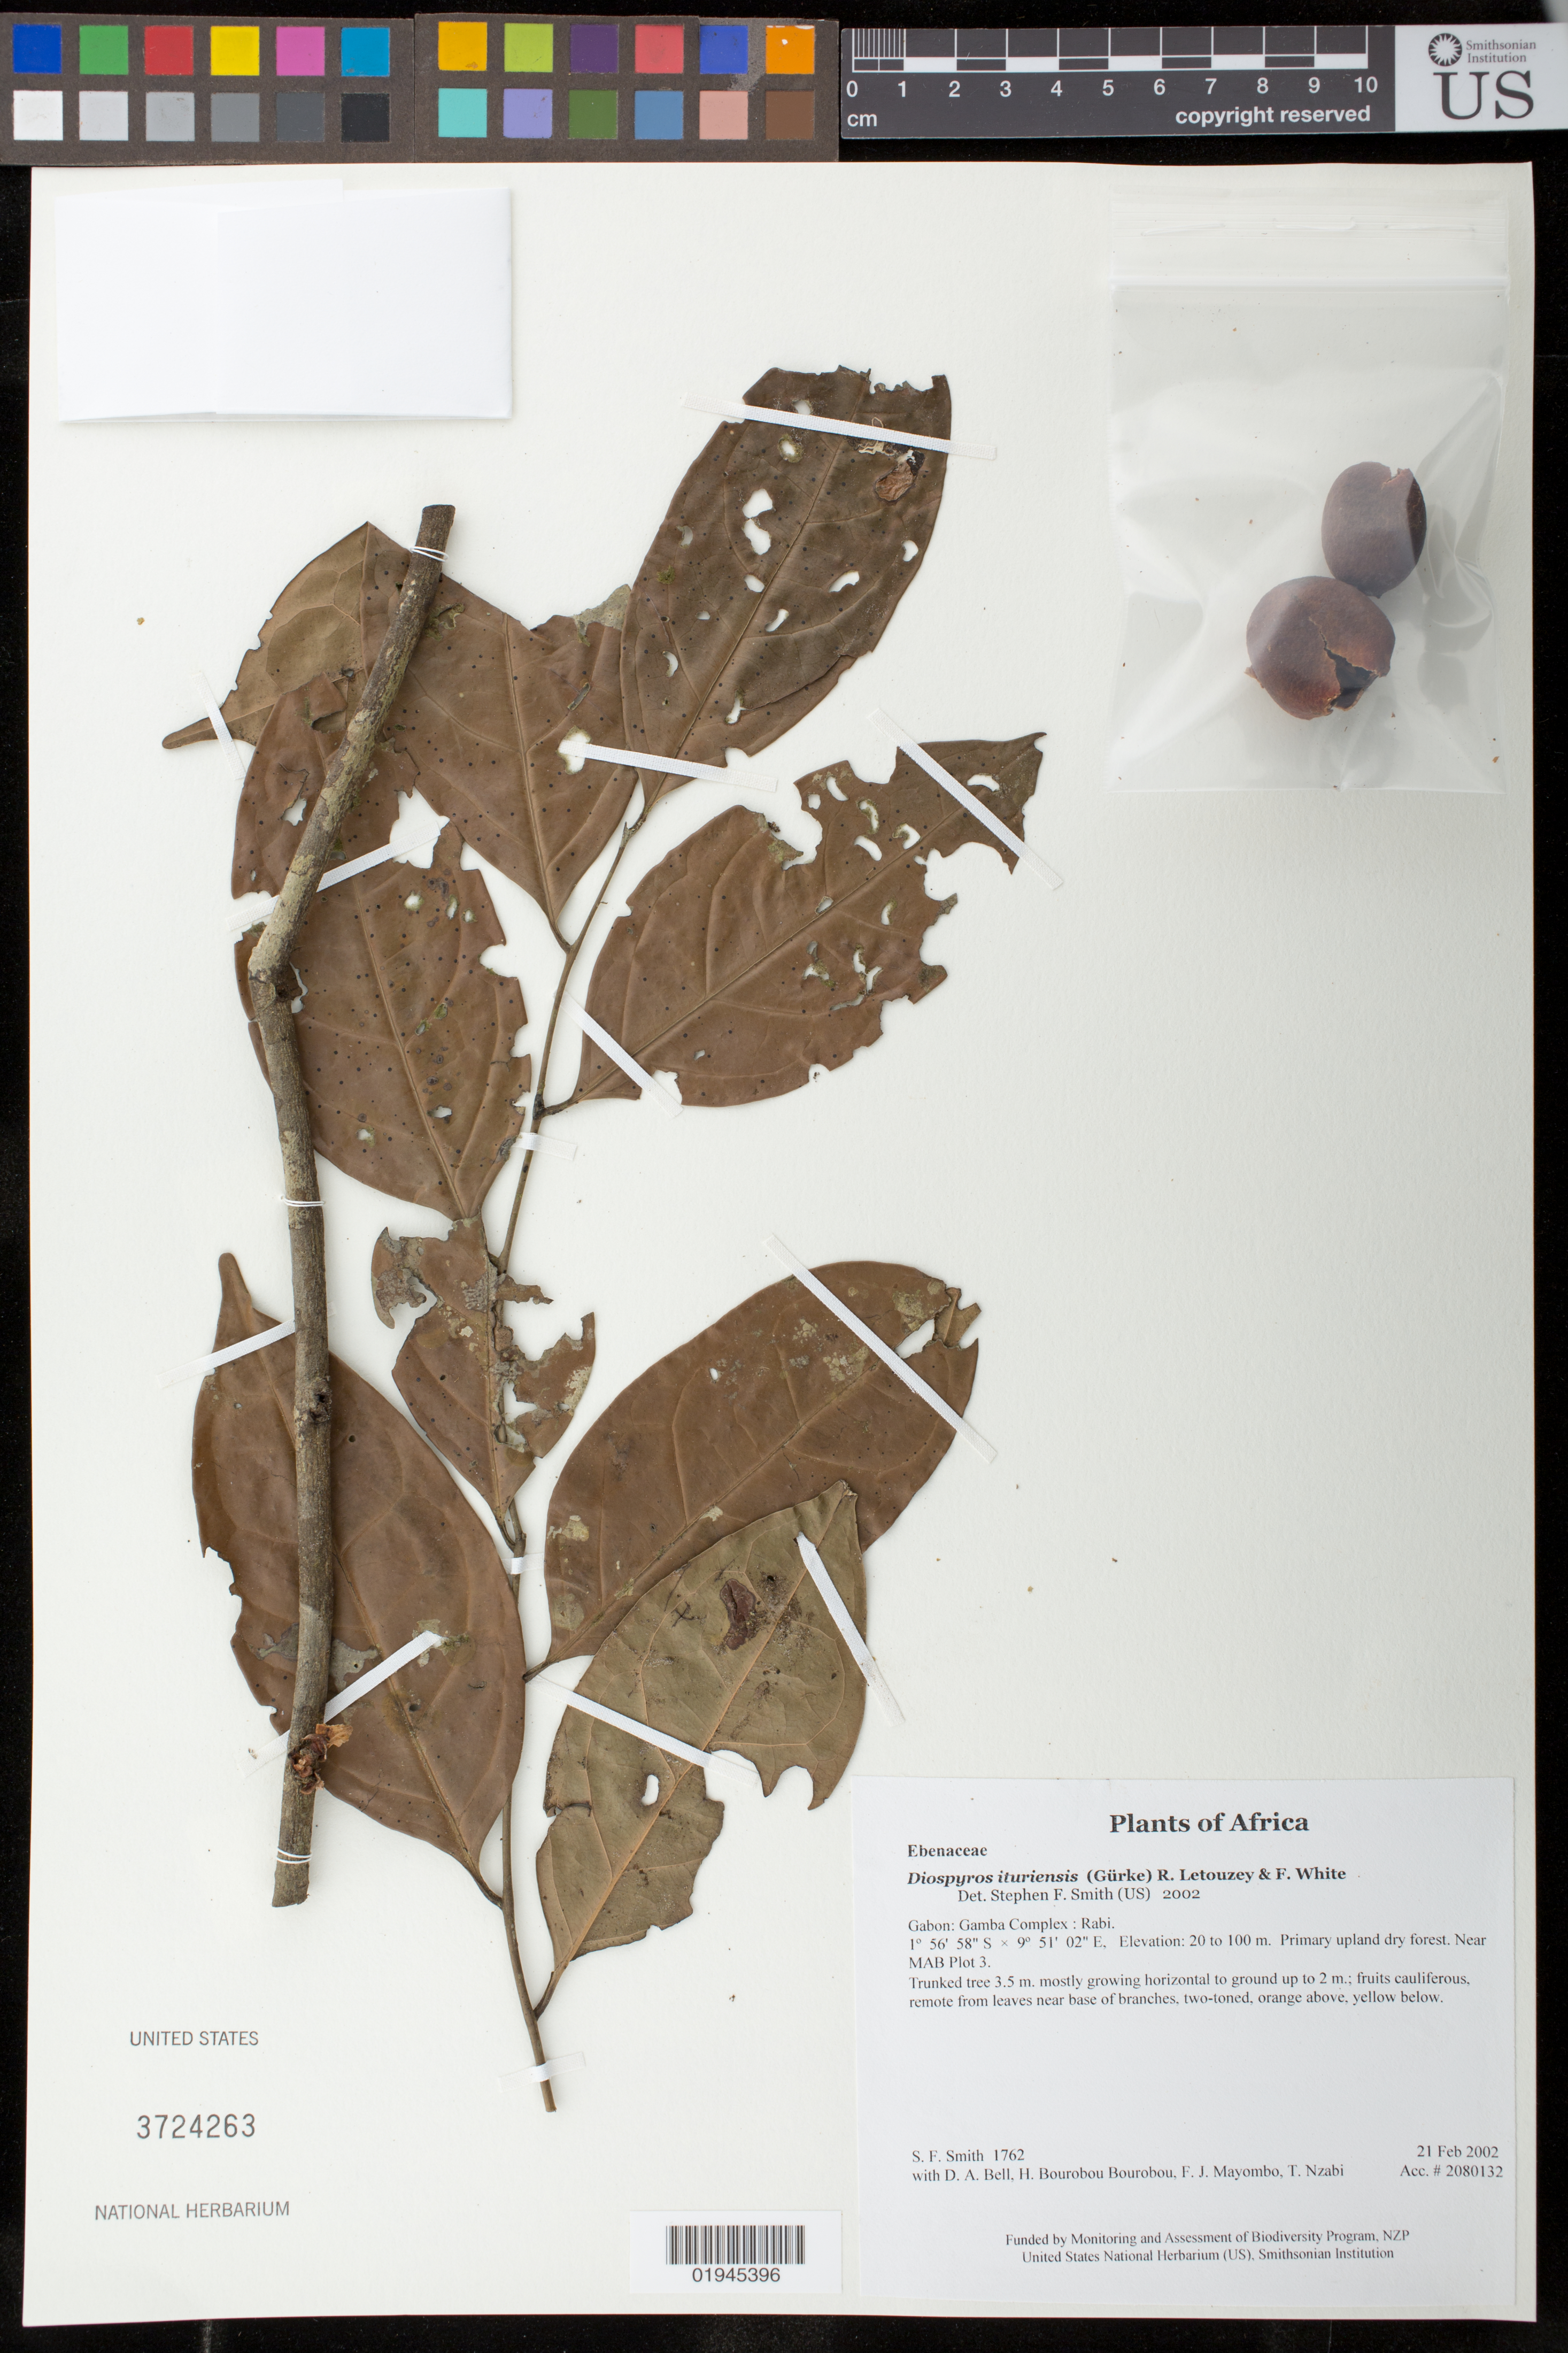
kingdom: Plantae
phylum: Tracheophyta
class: Magnoliopsida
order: Ericales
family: Ebenaceae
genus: Diospyros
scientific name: Diospyros ituriensis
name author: (Gürke) R. Letouzey & F. White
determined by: Smith, Stephen F., (US), NMNH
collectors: S.F. Smith, D. A. Bell, H. Bourobou Bourobou & F. J. Mayombo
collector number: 1762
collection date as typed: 21 Feb 2002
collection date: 2002-02-21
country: Gabon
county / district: Gamba Complex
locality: Rabi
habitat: Primary upland dry forest. Near MAB Plot 3.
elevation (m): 20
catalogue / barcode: US 3724263